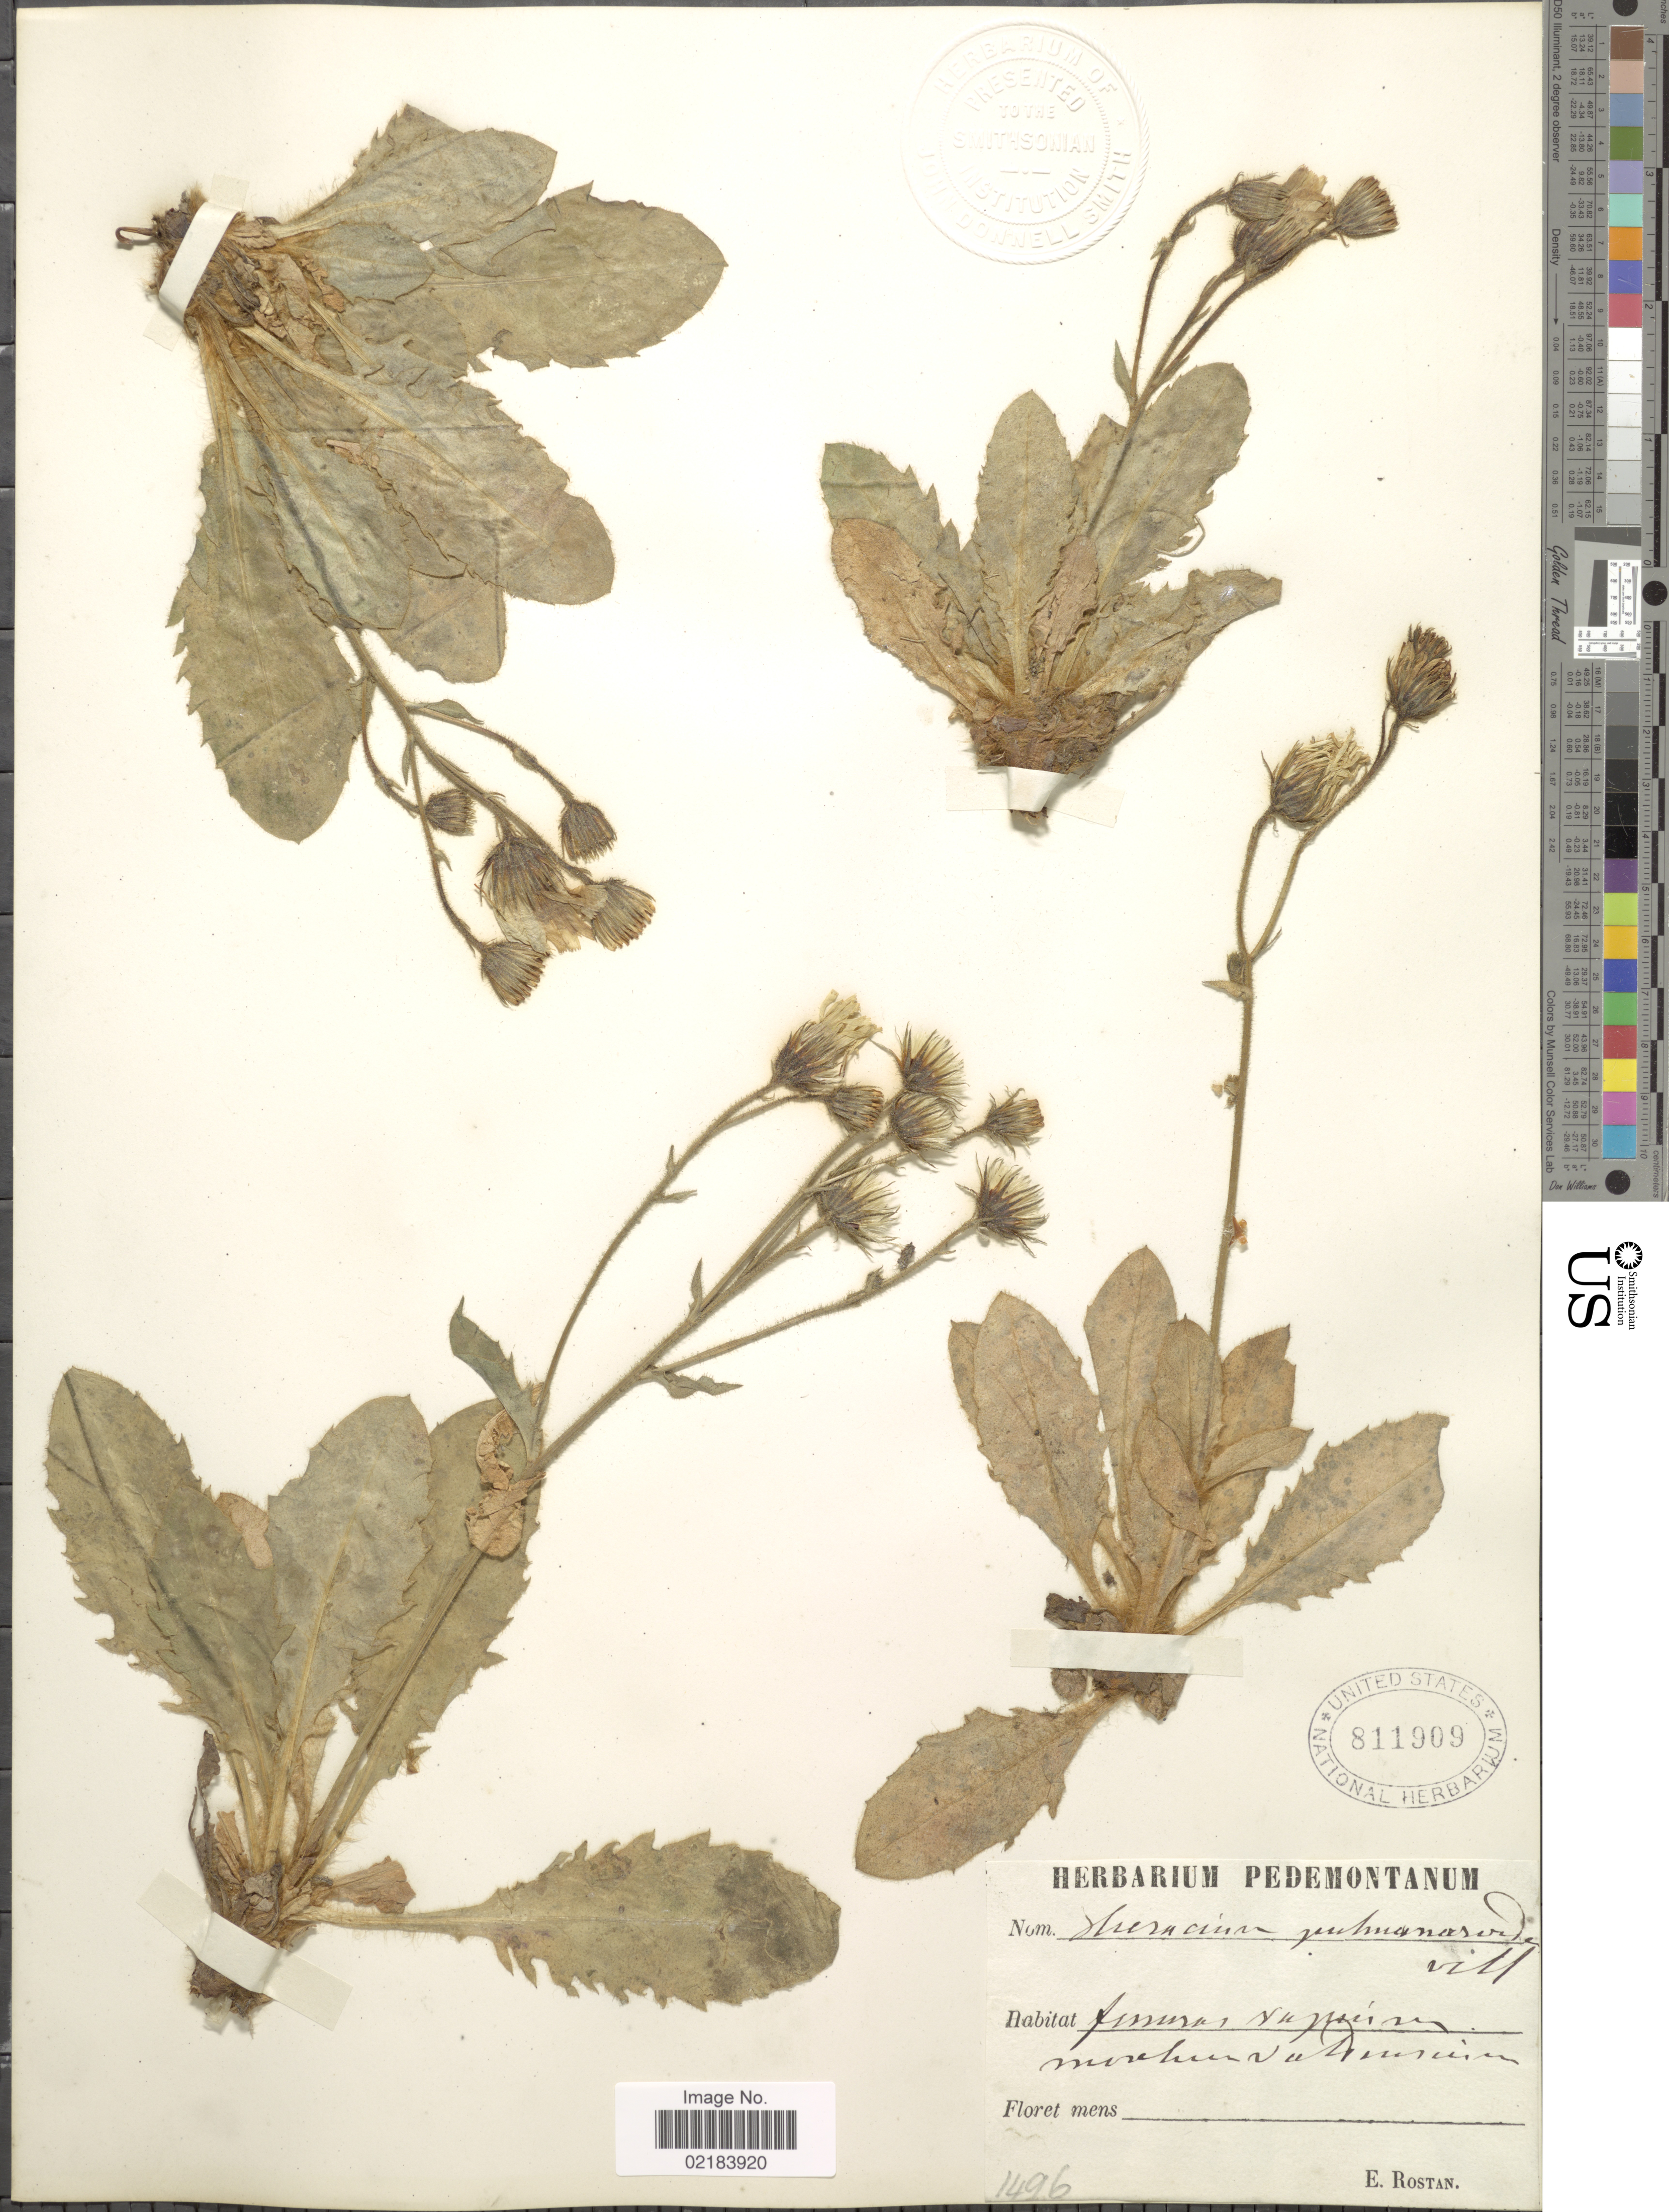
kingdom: Plantae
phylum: Tracheophyta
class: Magnoliopsida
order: Asterales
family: Asteraceae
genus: Hieracium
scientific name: Hieracium amplexicaule subsp. pulmonarioides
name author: (Vill.) Zahn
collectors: E. Rostan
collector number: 1496*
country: Italy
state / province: Piedmont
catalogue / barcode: US 811909